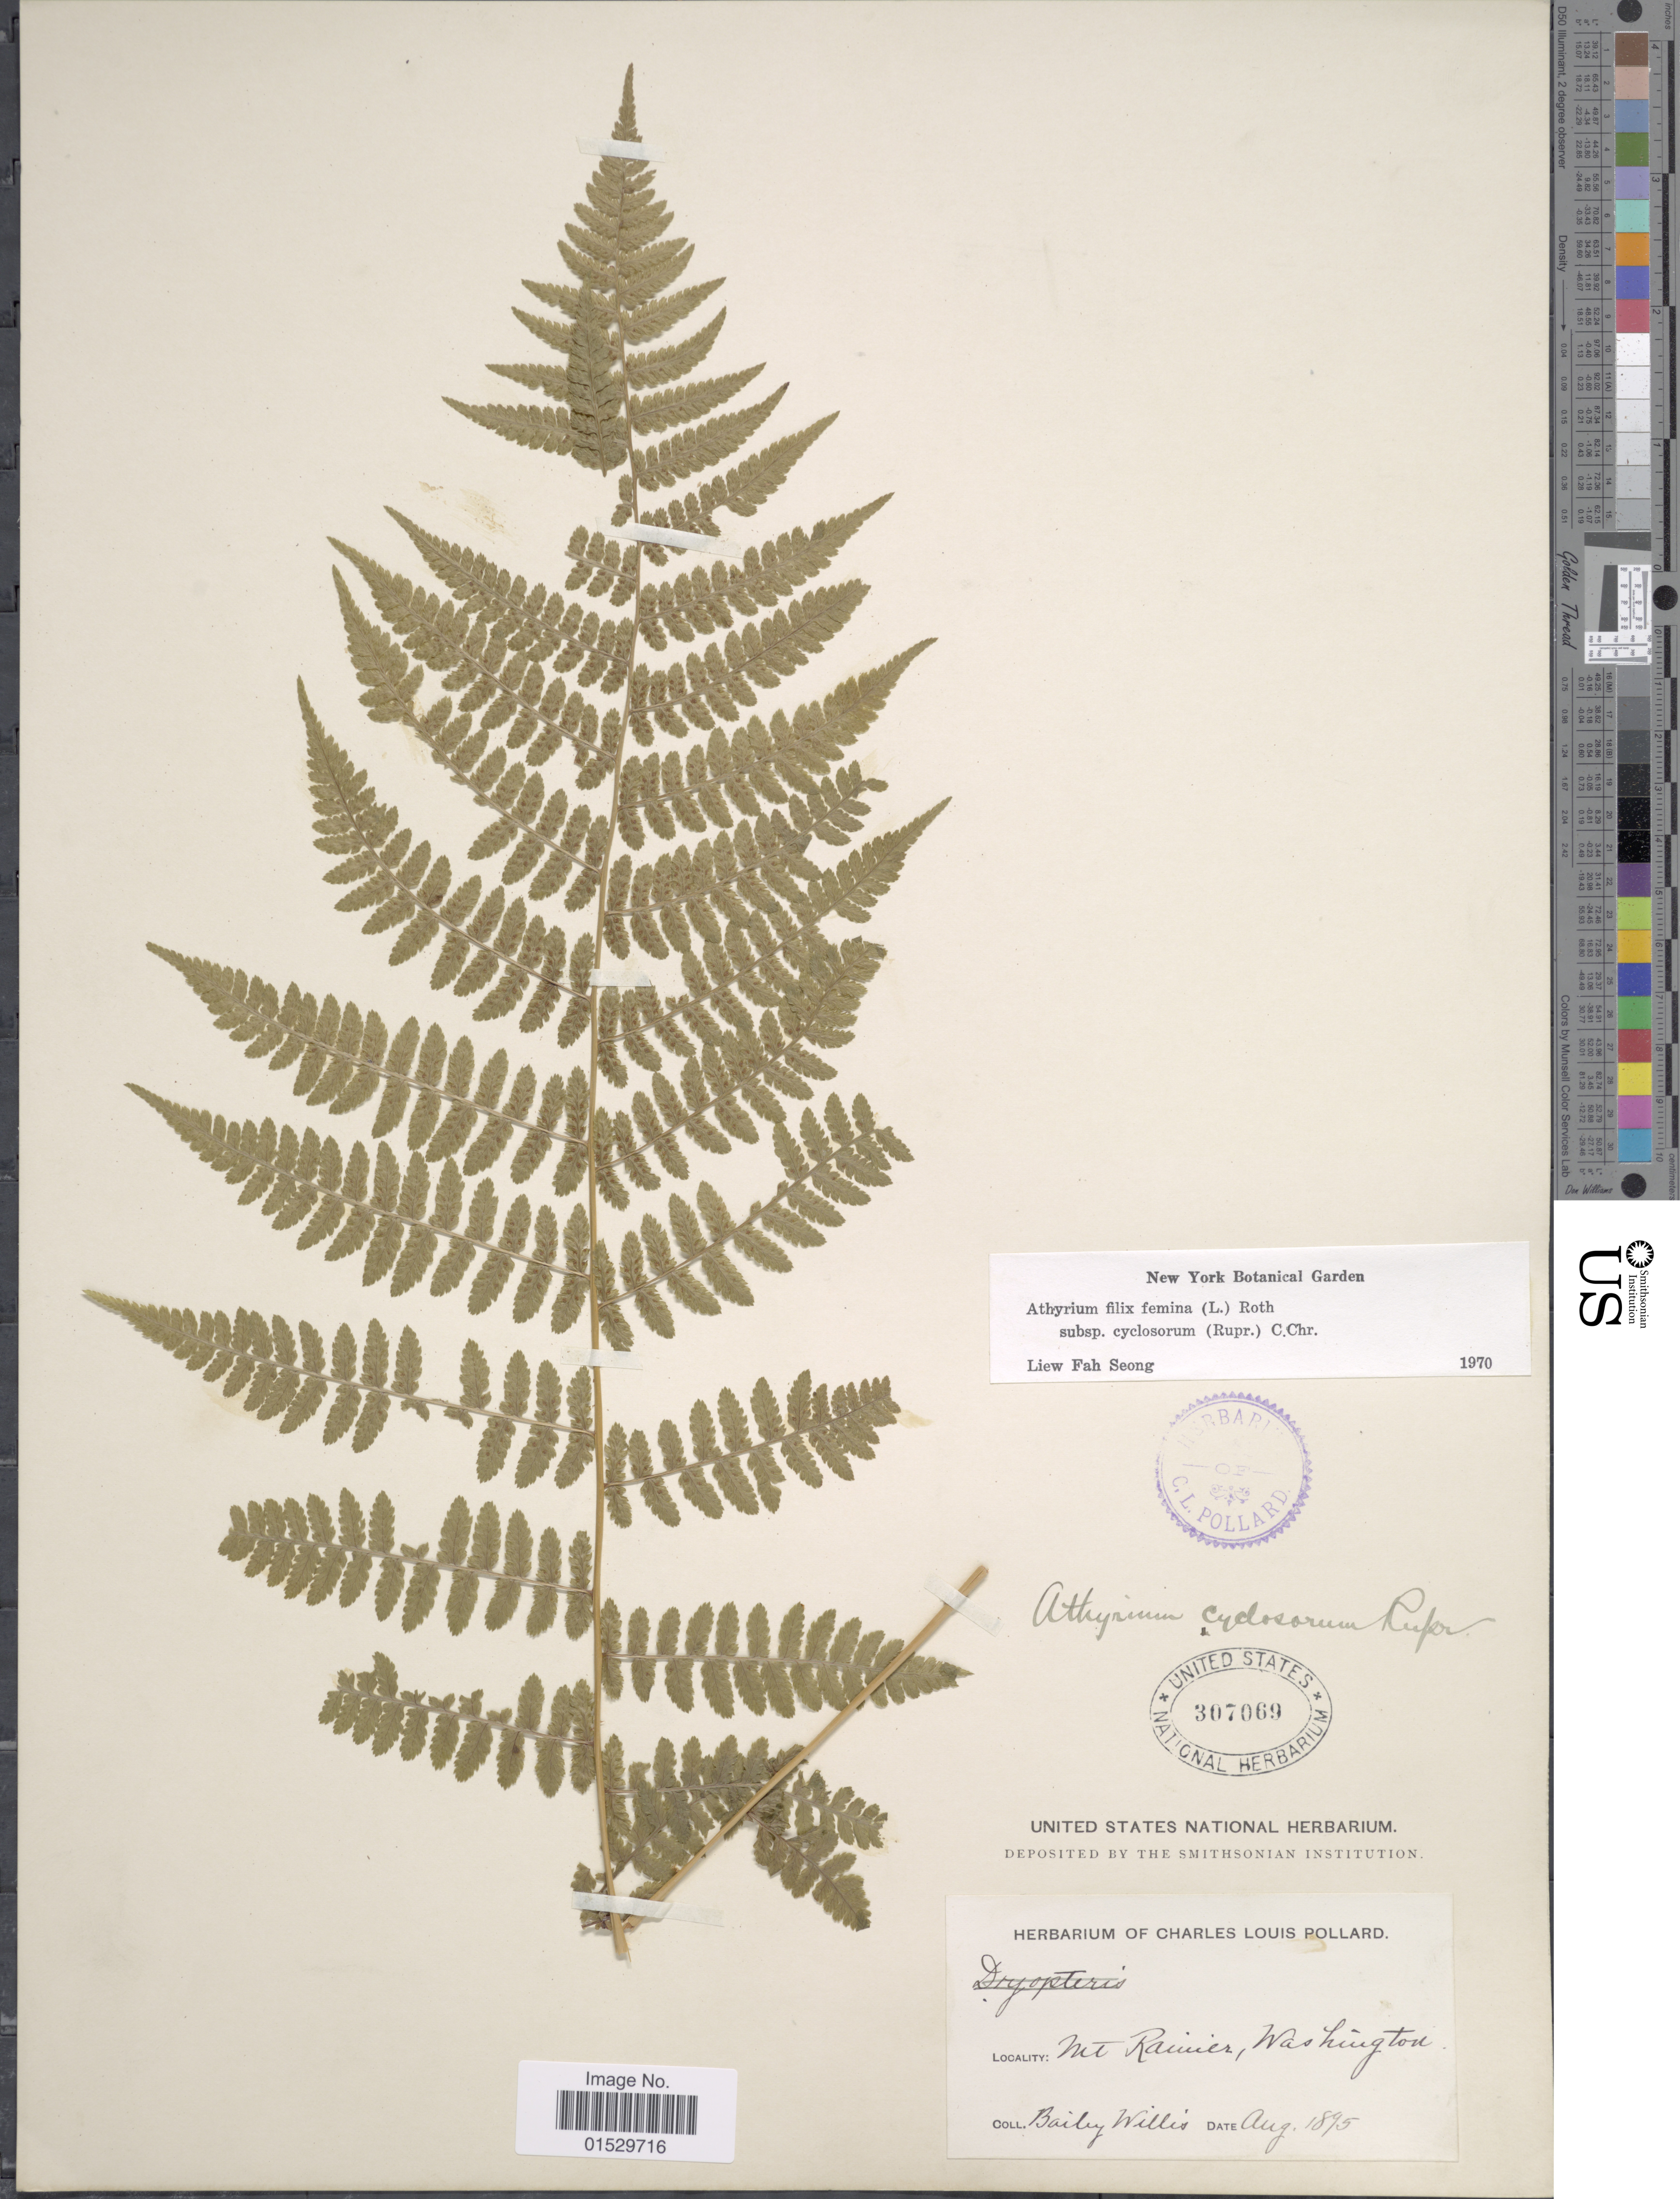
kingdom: Plantae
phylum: Tracheophyta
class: Polypodiopsida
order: Polypodiales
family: Athyriaceae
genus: Athyrium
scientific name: Athyrium filix-femina subsp. cyclosorum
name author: (Rupr.) C. Chr.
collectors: B. Willis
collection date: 1895-08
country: United States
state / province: Washington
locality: Mt. Rainier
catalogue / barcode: US 307069